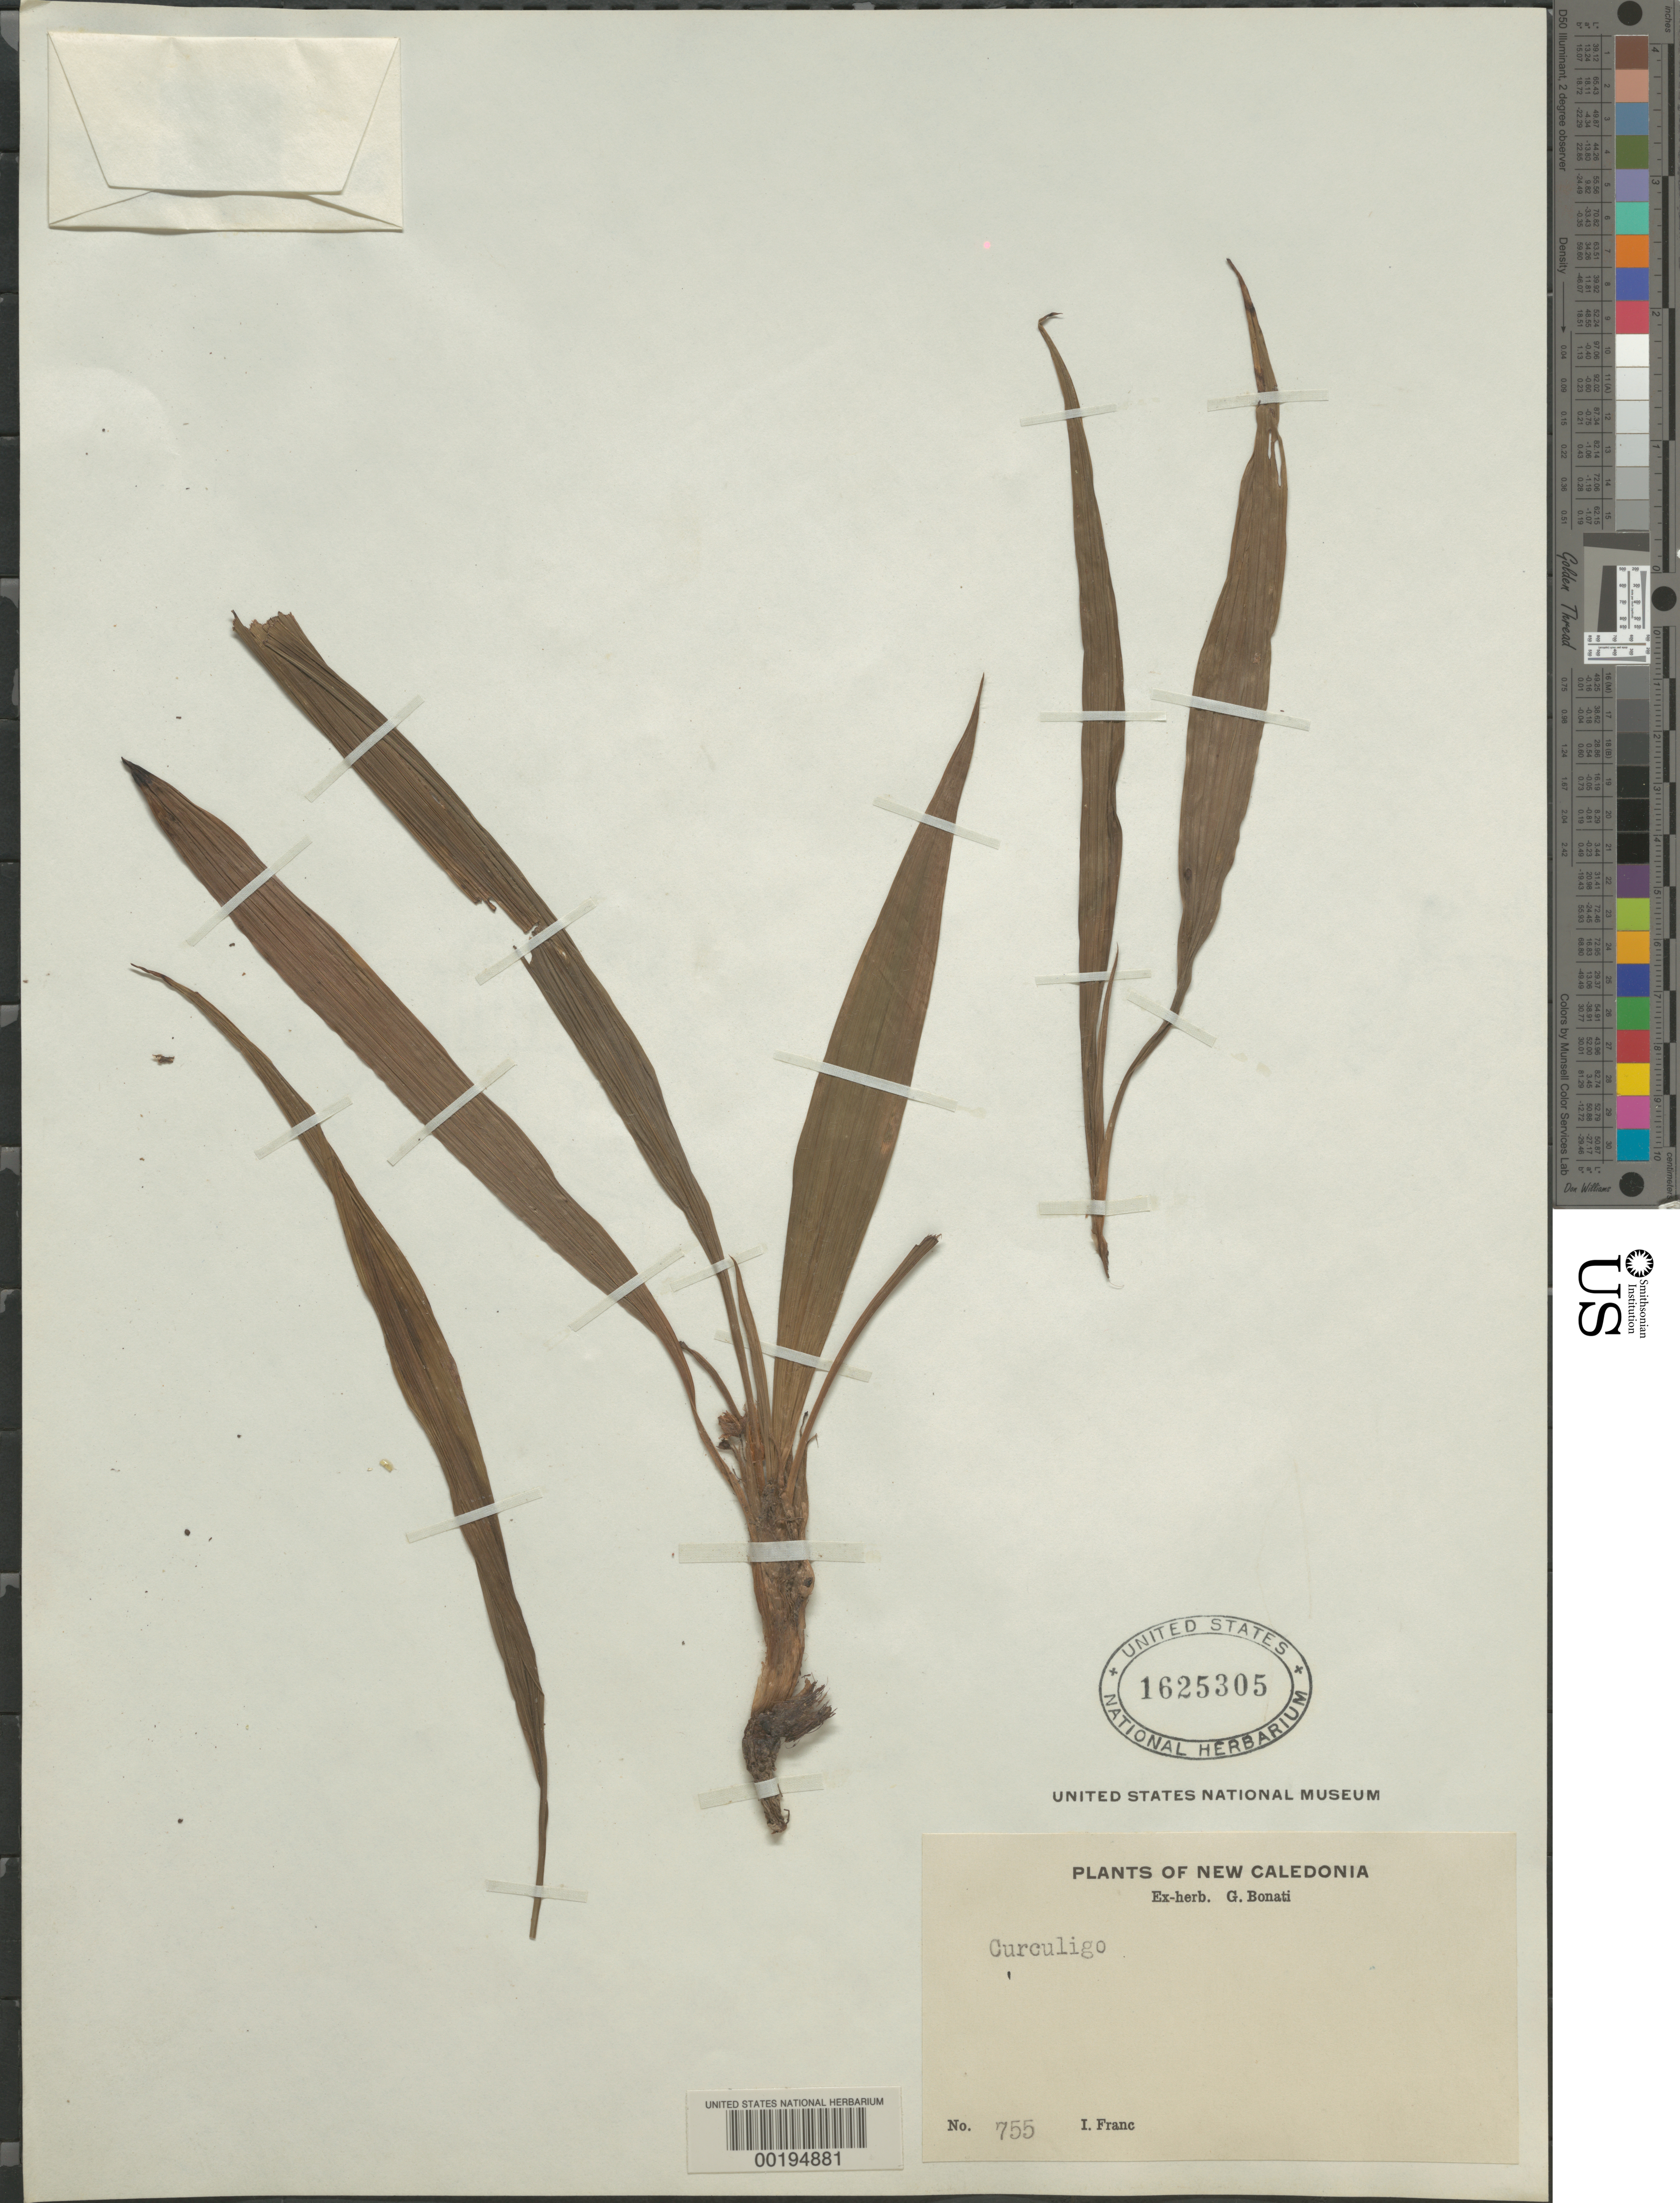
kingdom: Plantae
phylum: Tracheophyta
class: Liliopsida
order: Asparagales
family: Hypoxidaceae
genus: Curculigo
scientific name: Curculigo orchioides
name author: Gaertn.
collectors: I. Franc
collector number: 755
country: New Caledonia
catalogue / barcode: US 1625305